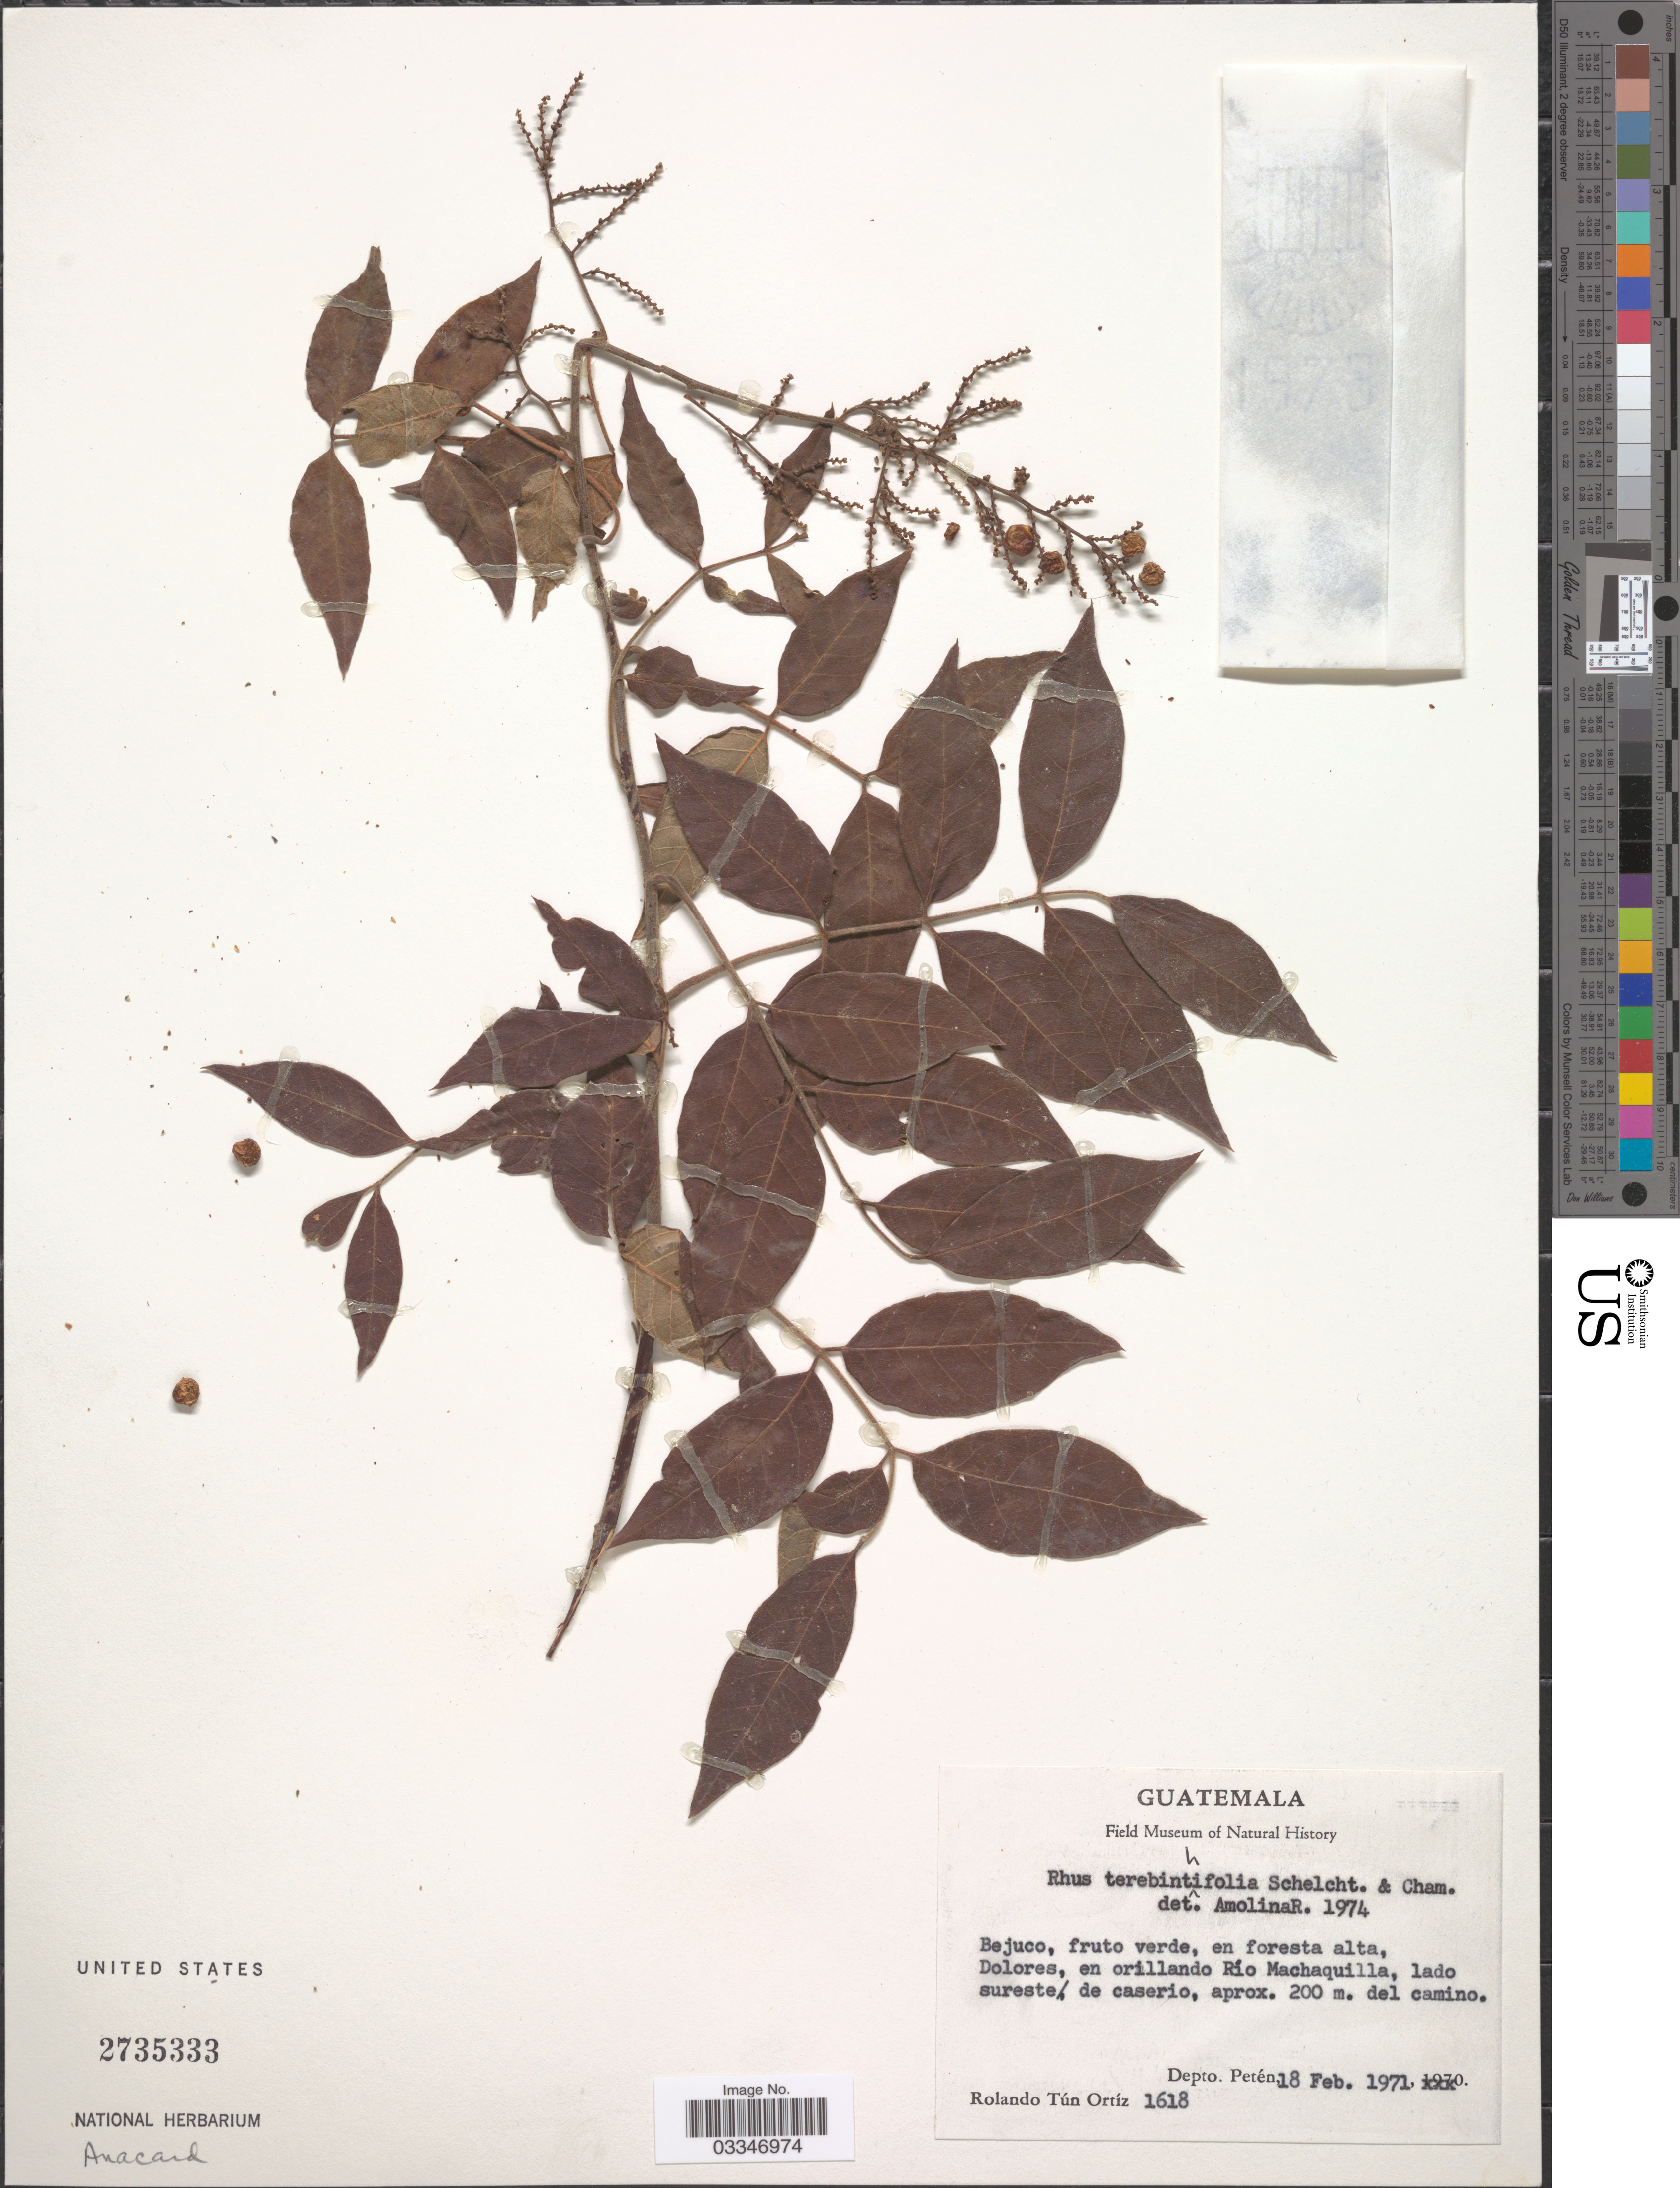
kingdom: Plantae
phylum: Tracheophyta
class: Magnoliopsida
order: Sapindales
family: Anacardiaceae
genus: Rhus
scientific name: Rhus terebinthifolia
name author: Schltdl. & Cham.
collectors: R. T. Ortíz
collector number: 1618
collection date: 1971-02-18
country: Guatemala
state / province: El Petén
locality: Dolores, en orillando Río Machaquilla, lado sureste, de caserio, Depto. Petén.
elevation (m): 200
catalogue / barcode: US 2735333